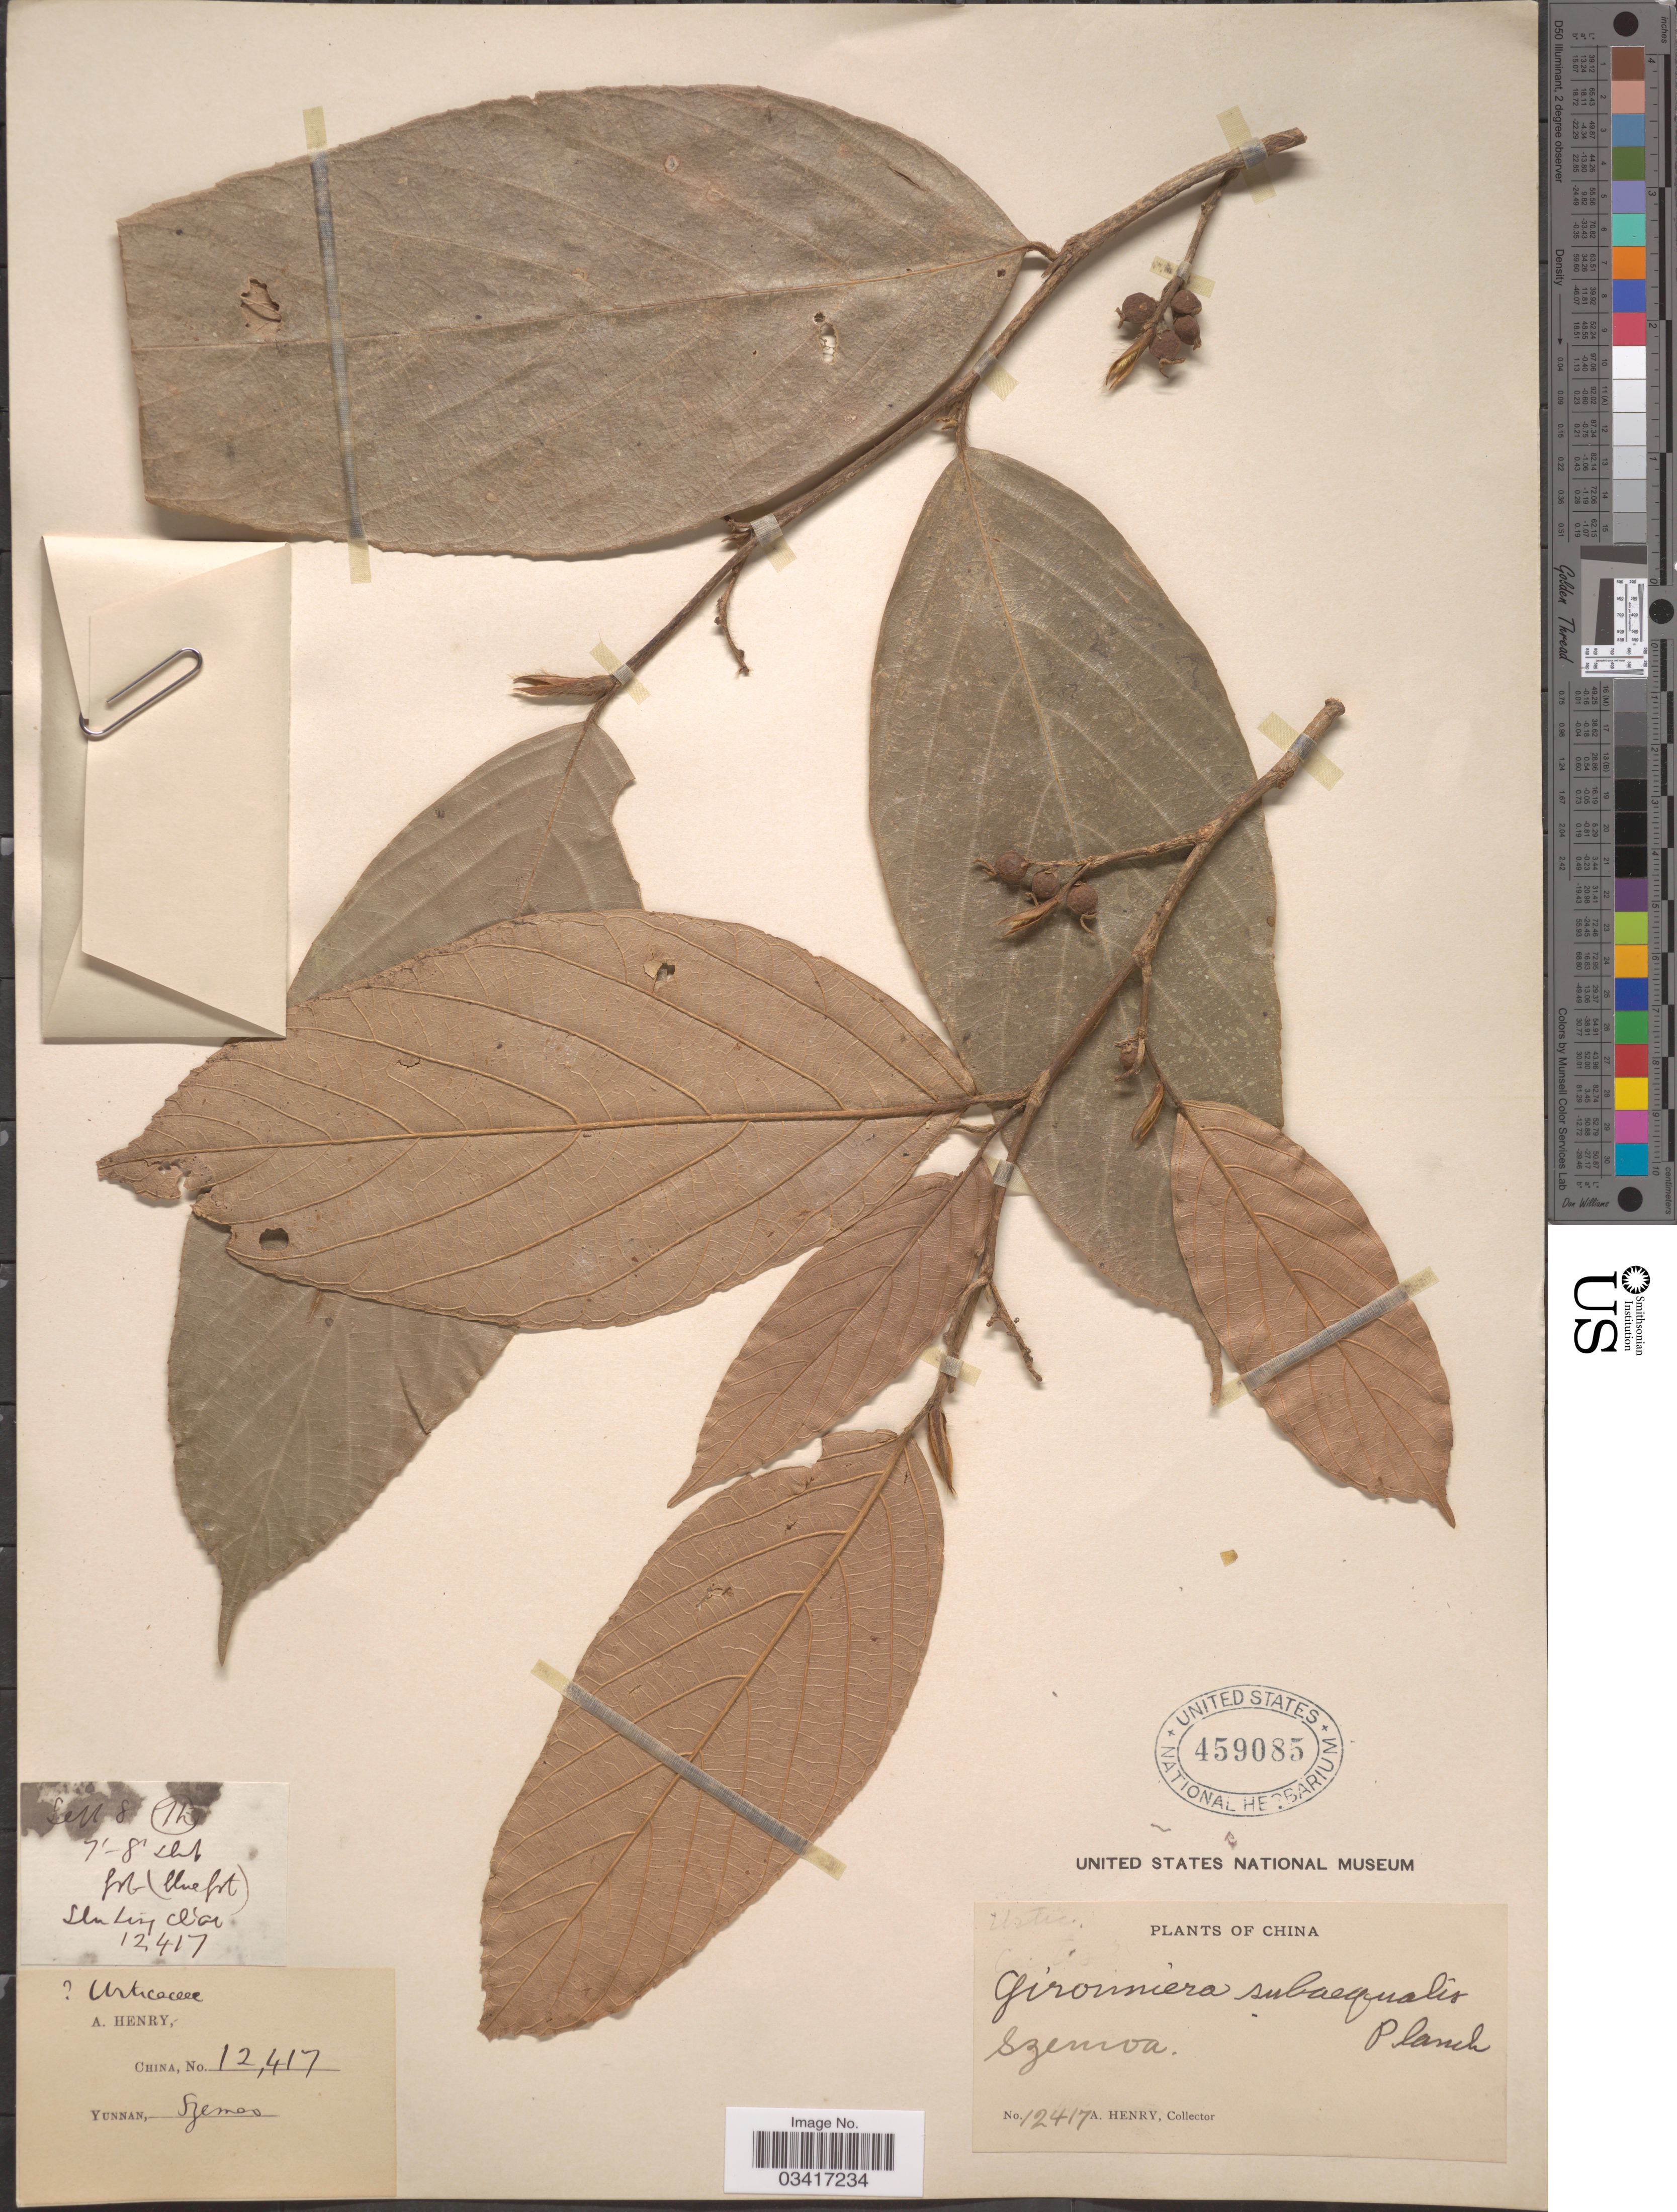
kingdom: Plantae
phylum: Tracheophyta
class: Magnoliopsida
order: Rosales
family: Cannabaceae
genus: Gironniera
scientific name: Gironniera subaequalis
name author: Planch.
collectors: A. Henry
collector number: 12417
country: China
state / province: Yunnan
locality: Szemoa.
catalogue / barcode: US 459085